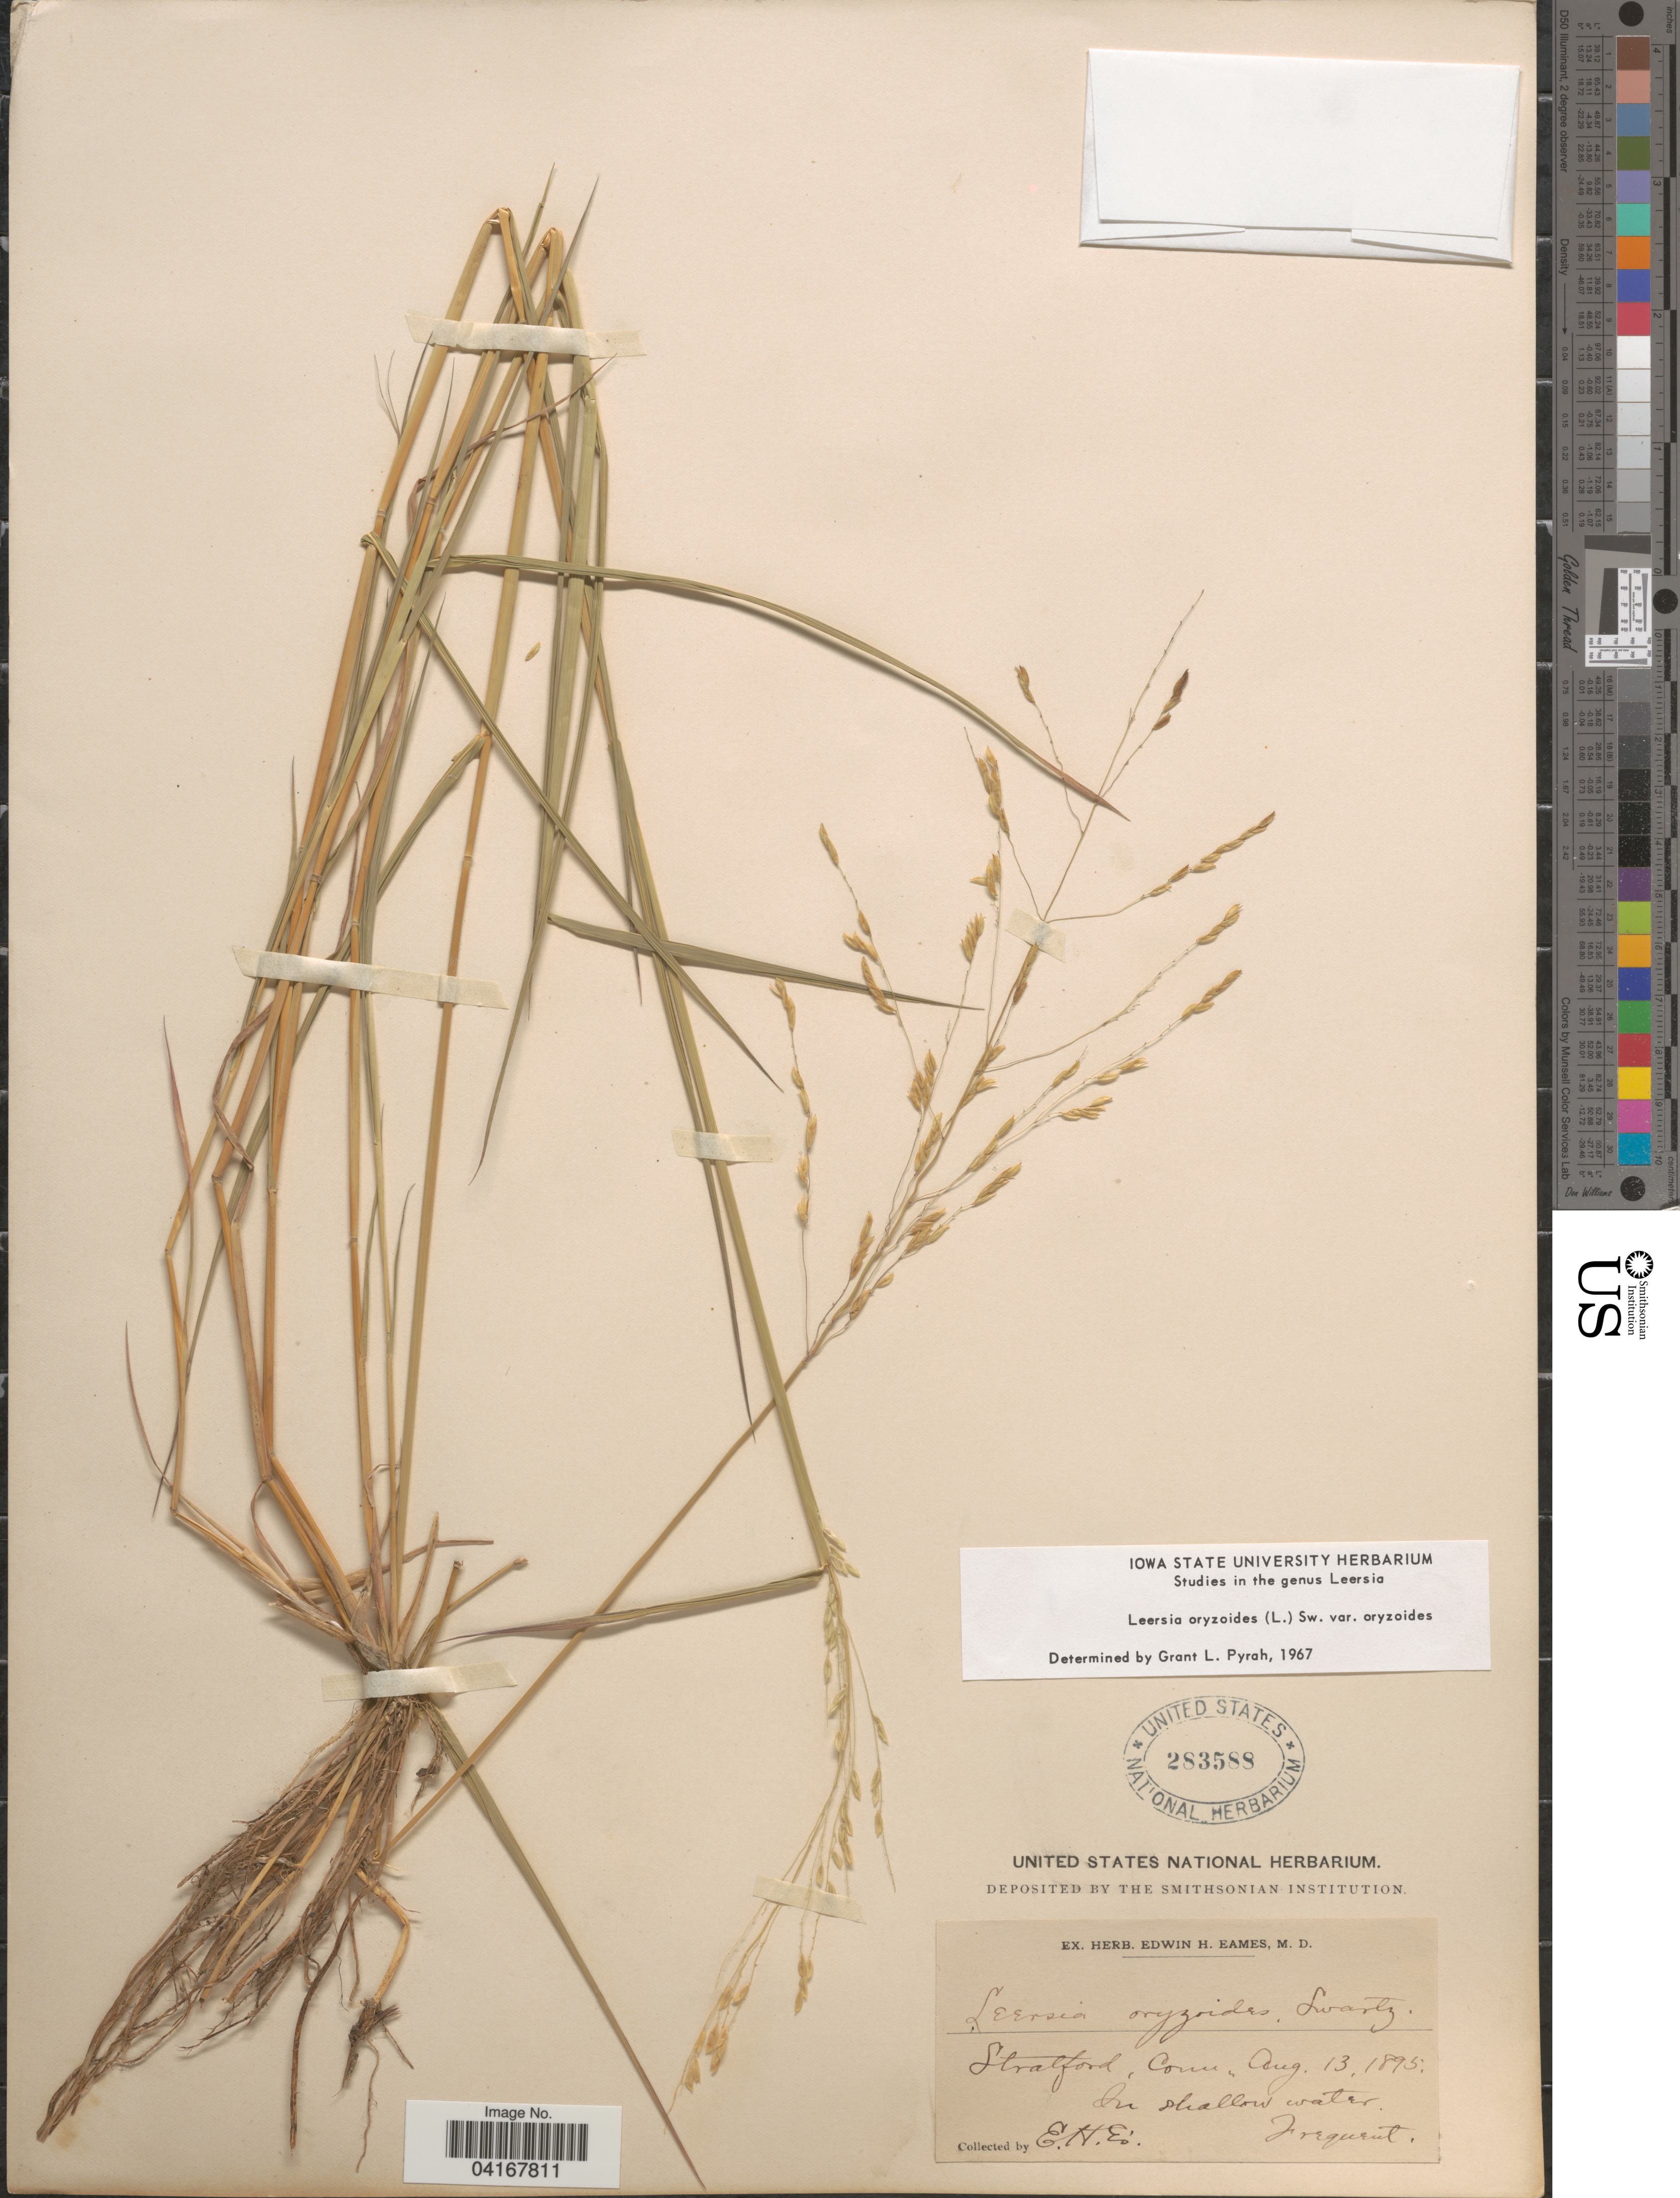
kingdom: Plantae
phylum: Tracheophyta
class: Liliopsida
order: Poales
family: Poaceae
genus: Leersia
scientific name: Leersia oryzoides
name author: (L.) Sw.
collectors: E. H. Eames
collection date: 1895-08-13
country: United States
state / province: Connecticut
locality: Strafford.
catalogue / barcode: US 283588